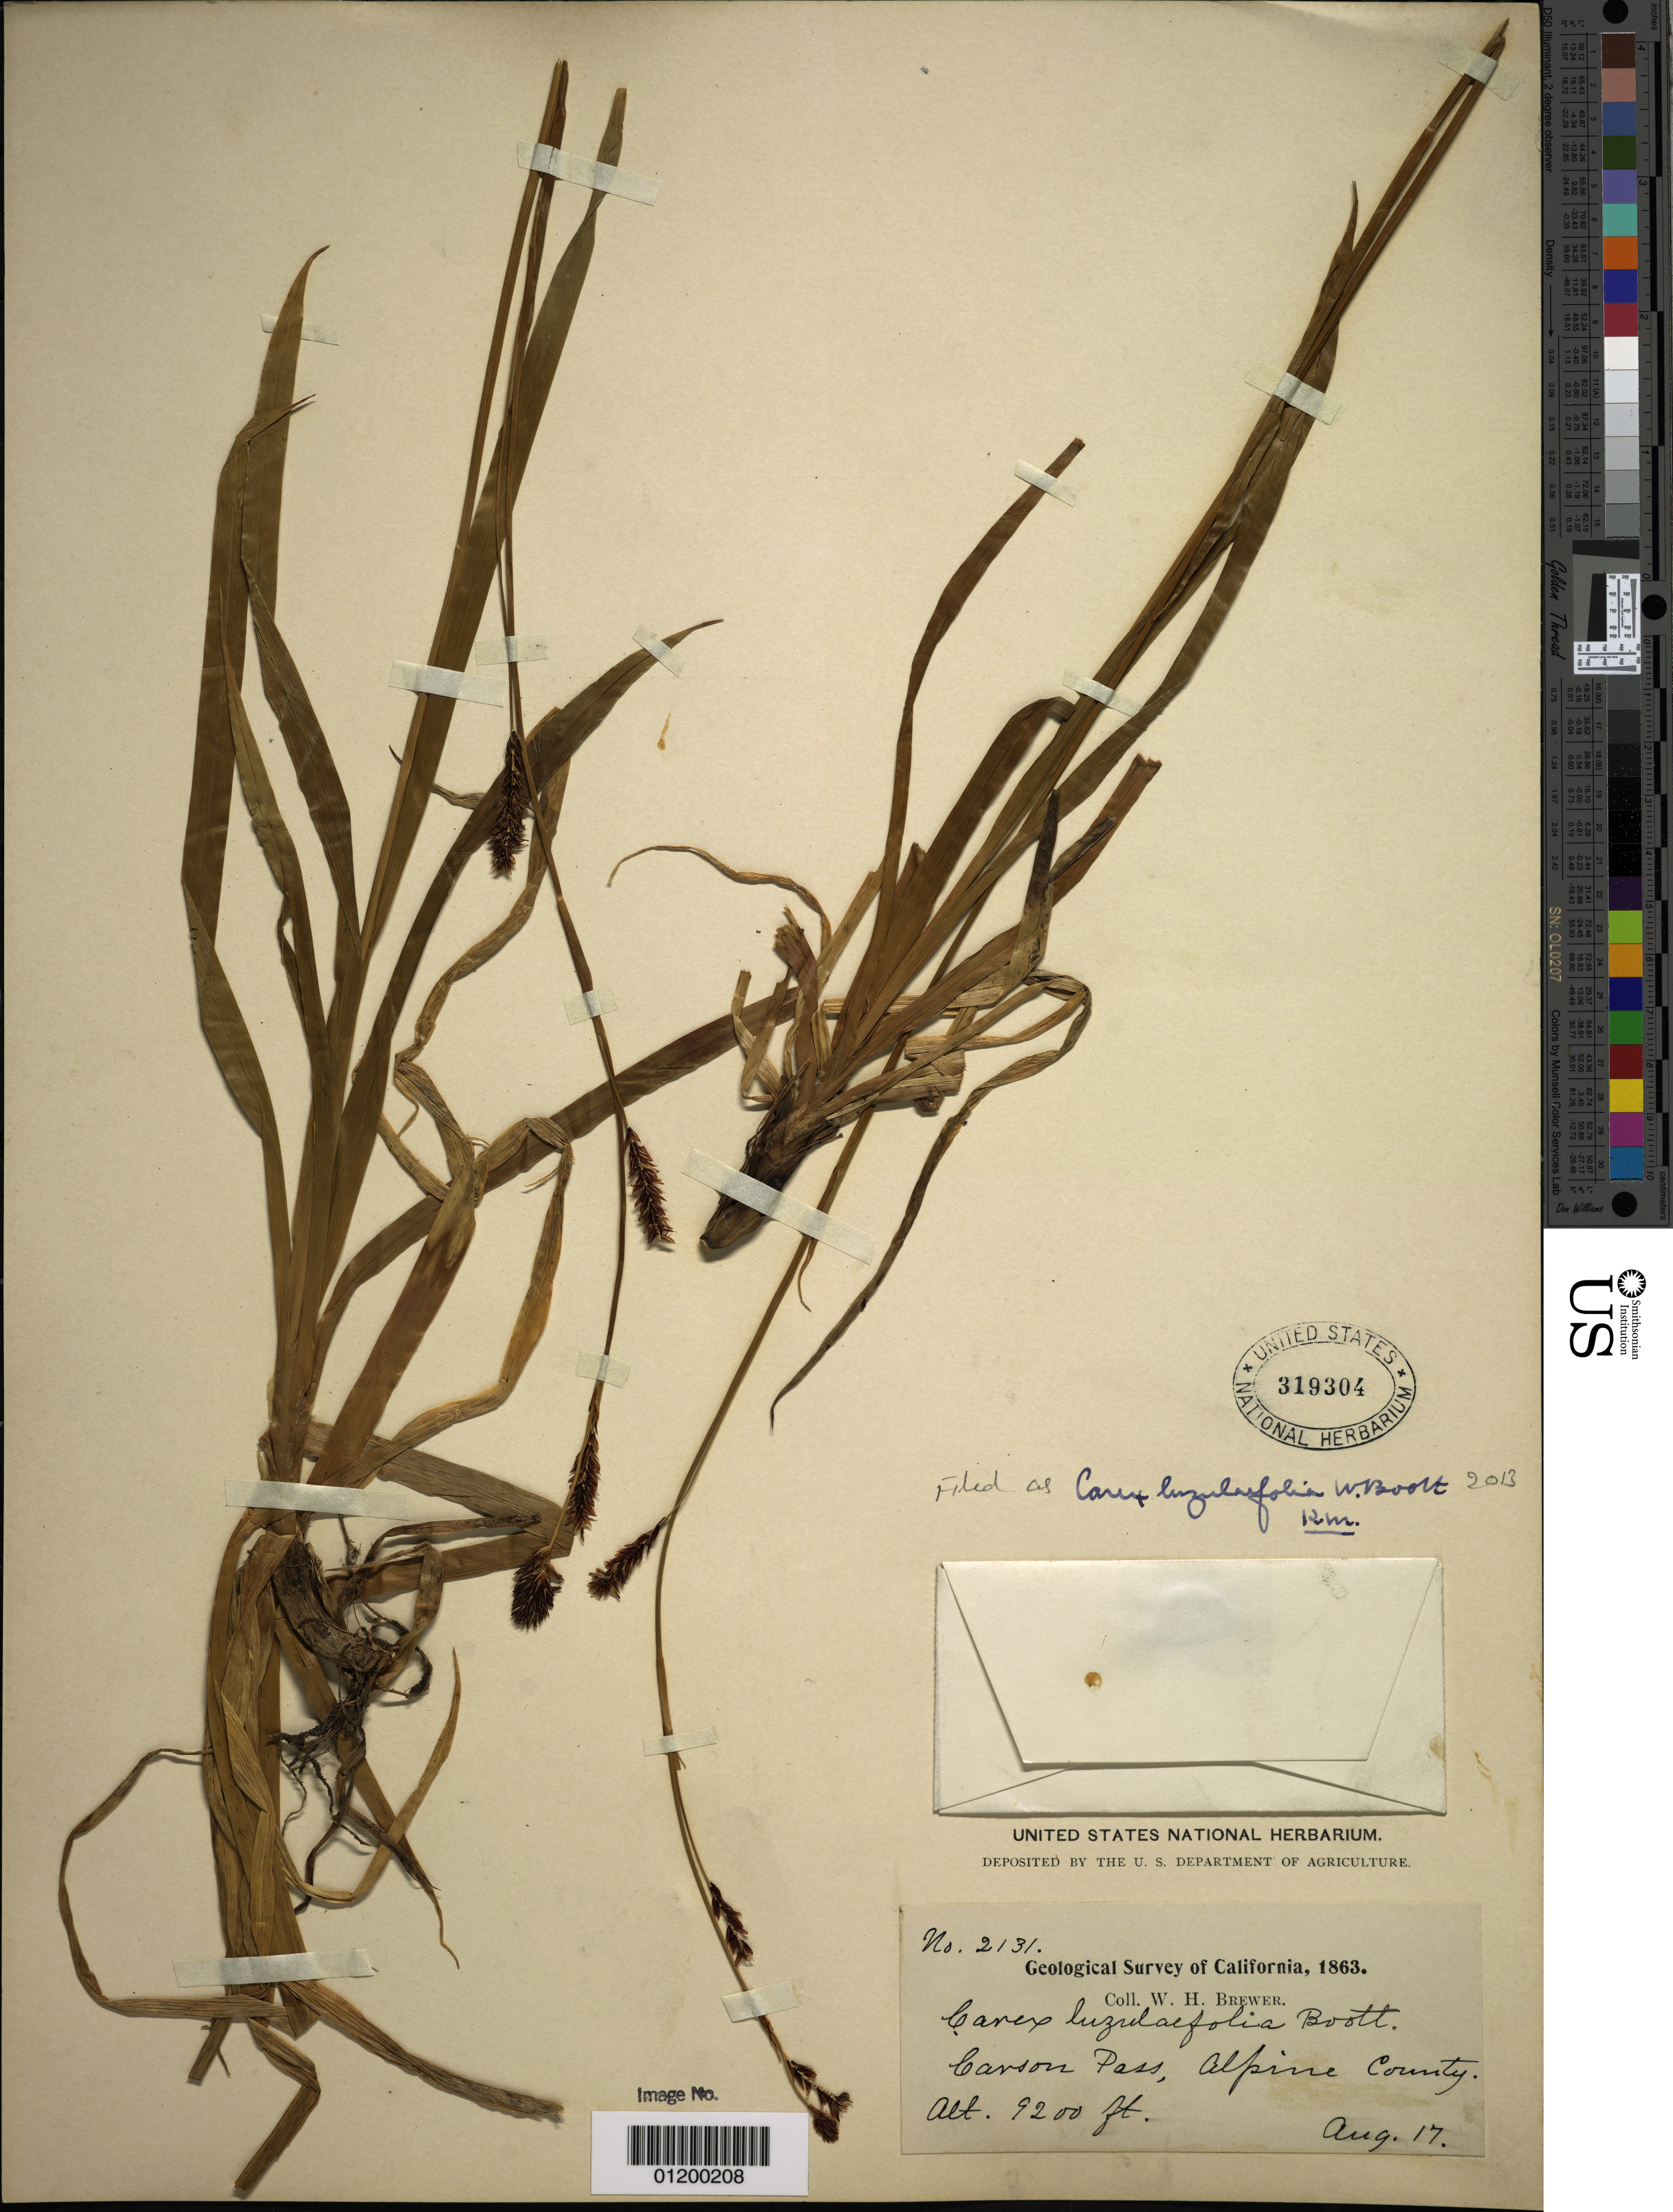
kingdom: Plantae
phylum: Tracheophyta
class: Liliopsida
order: Poales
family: Cyperaceae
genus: Carex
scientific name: Carex luzulifolia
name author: W. Boott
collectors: W. H. Brewer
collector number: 2131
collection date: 1863-08-17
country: United States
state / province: California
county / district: Alpine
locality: Carson Pass.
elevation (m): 2804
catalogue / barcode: US 319304